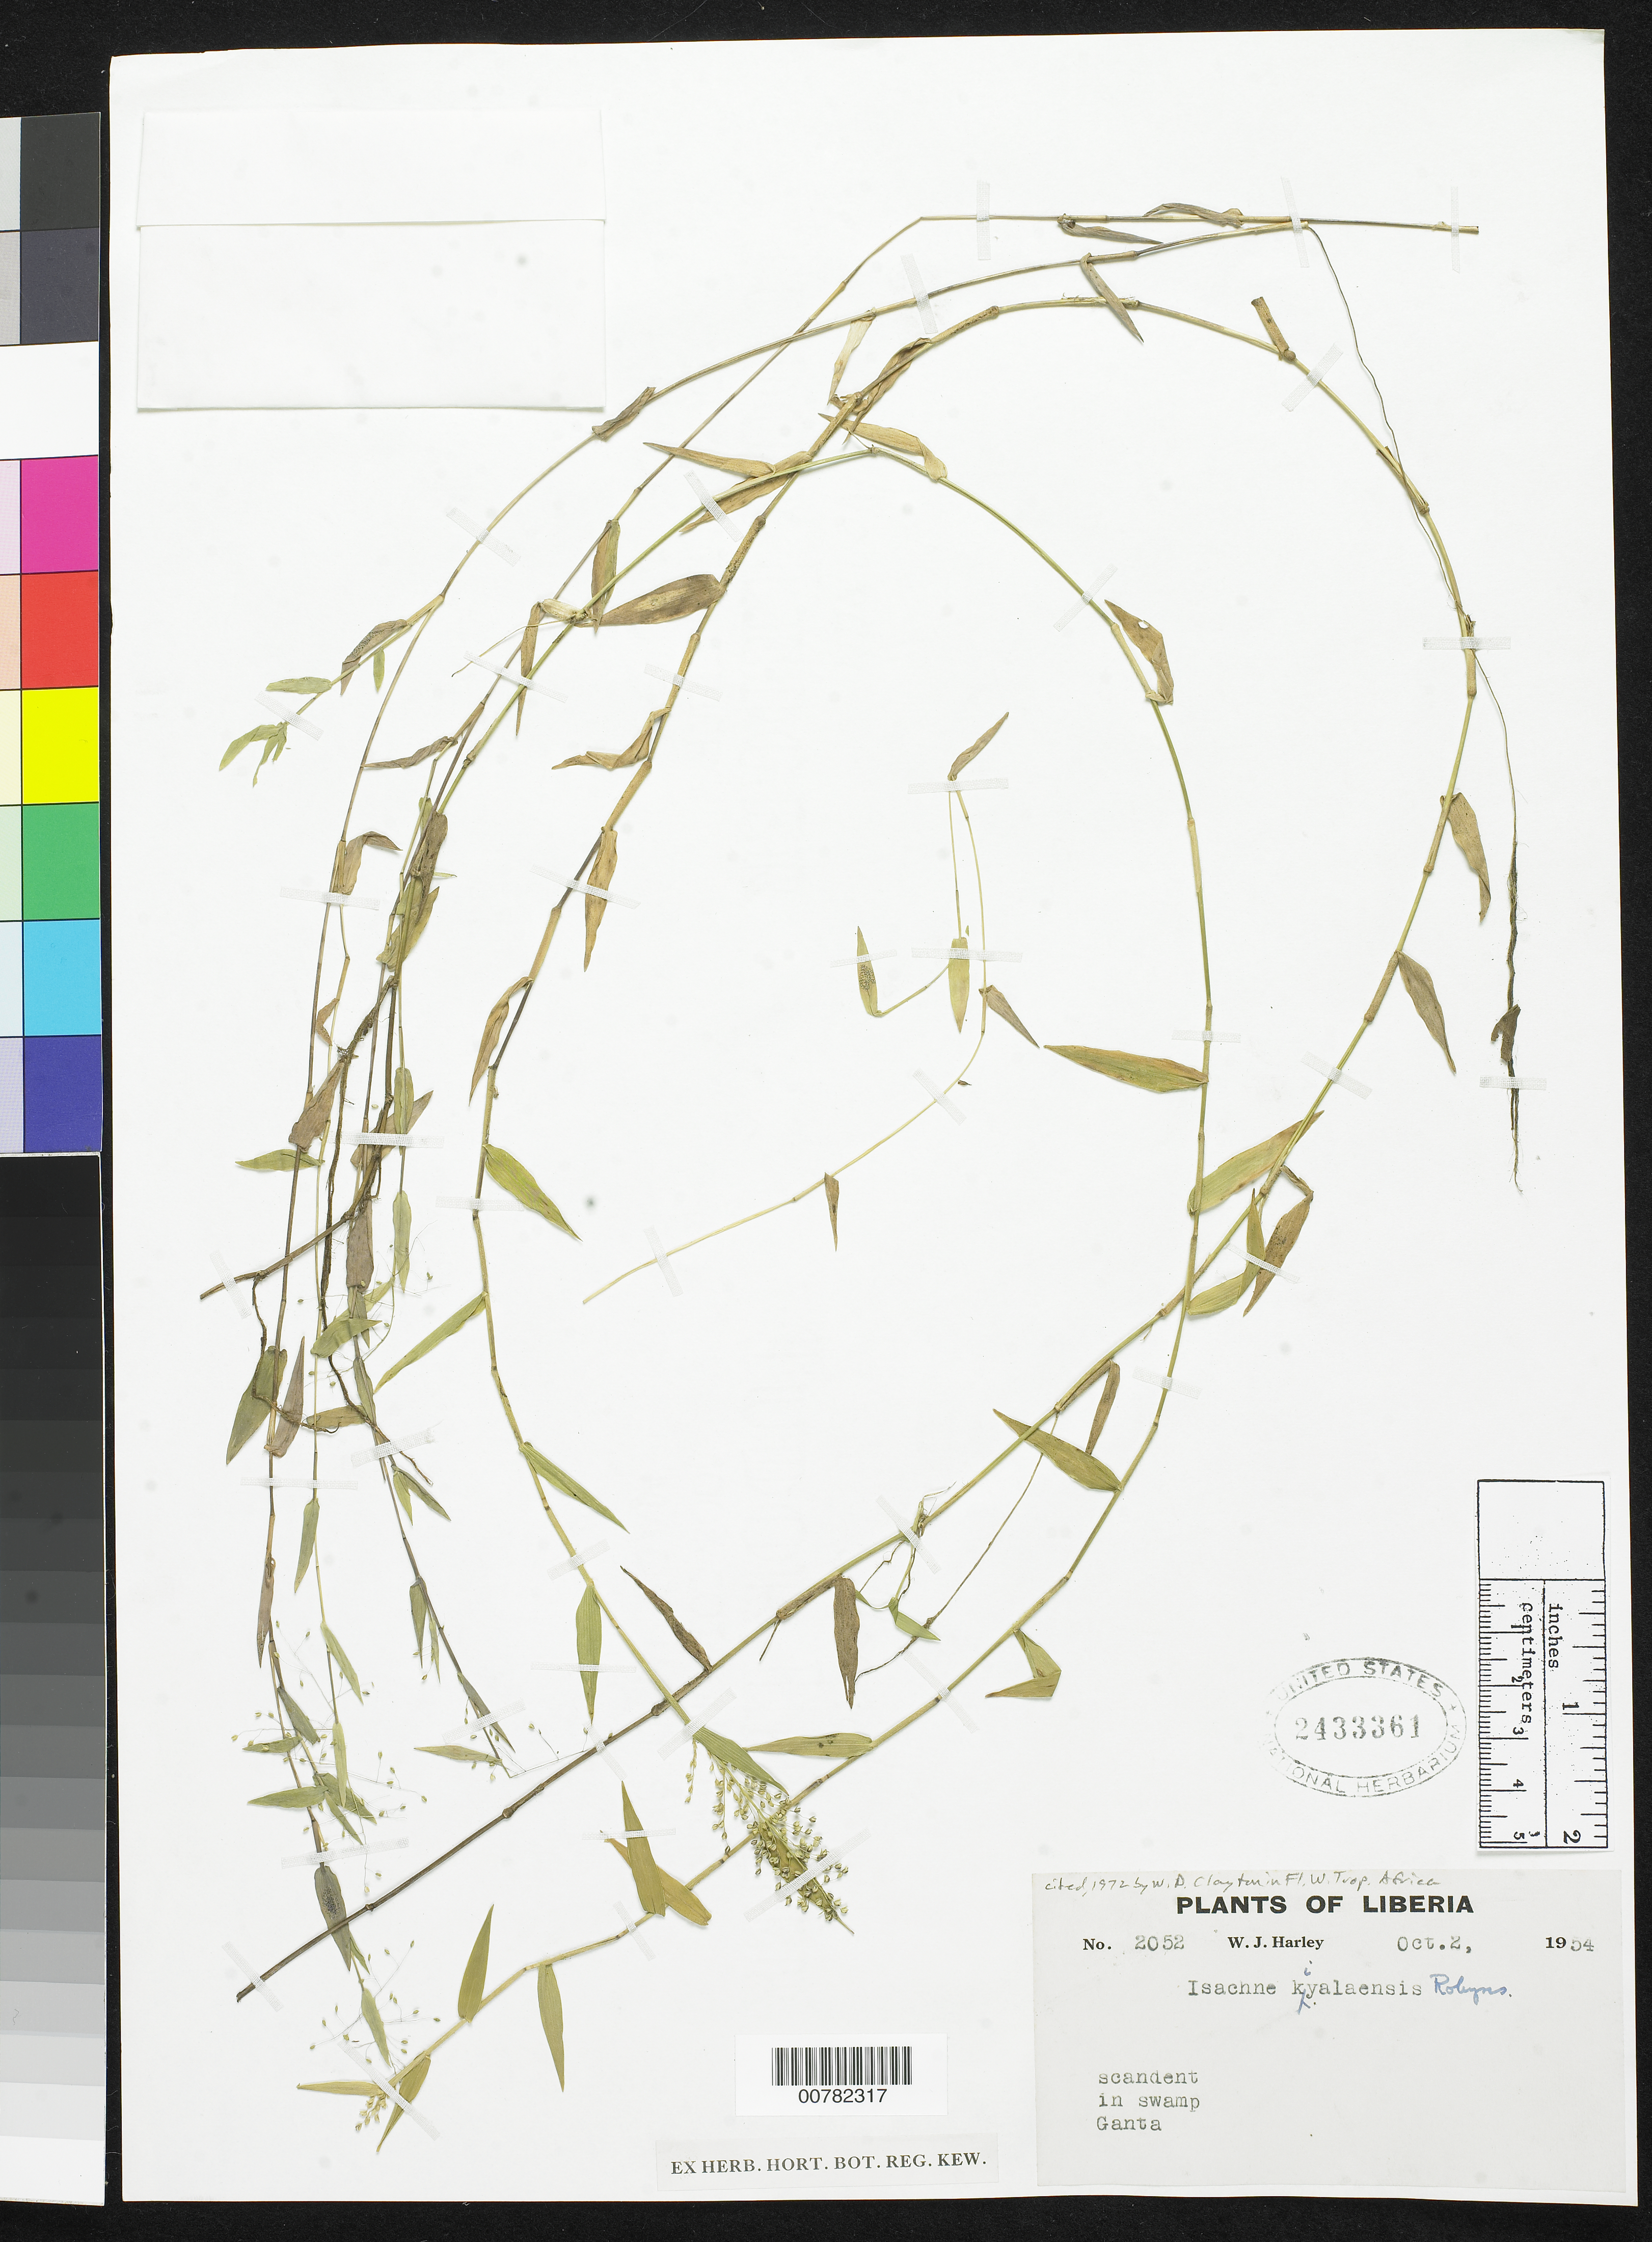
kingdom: Plantae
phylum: Tracheophyta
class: Liliopsida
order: Poales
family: Poaceae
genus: Isachne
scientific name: Isachne kiyalaensis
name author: Robyns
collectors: W. Harley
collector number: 2052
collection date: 1954-10-02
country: Liberia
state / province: Nimba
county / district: Ganta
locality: scandent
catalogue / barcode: US 2433361